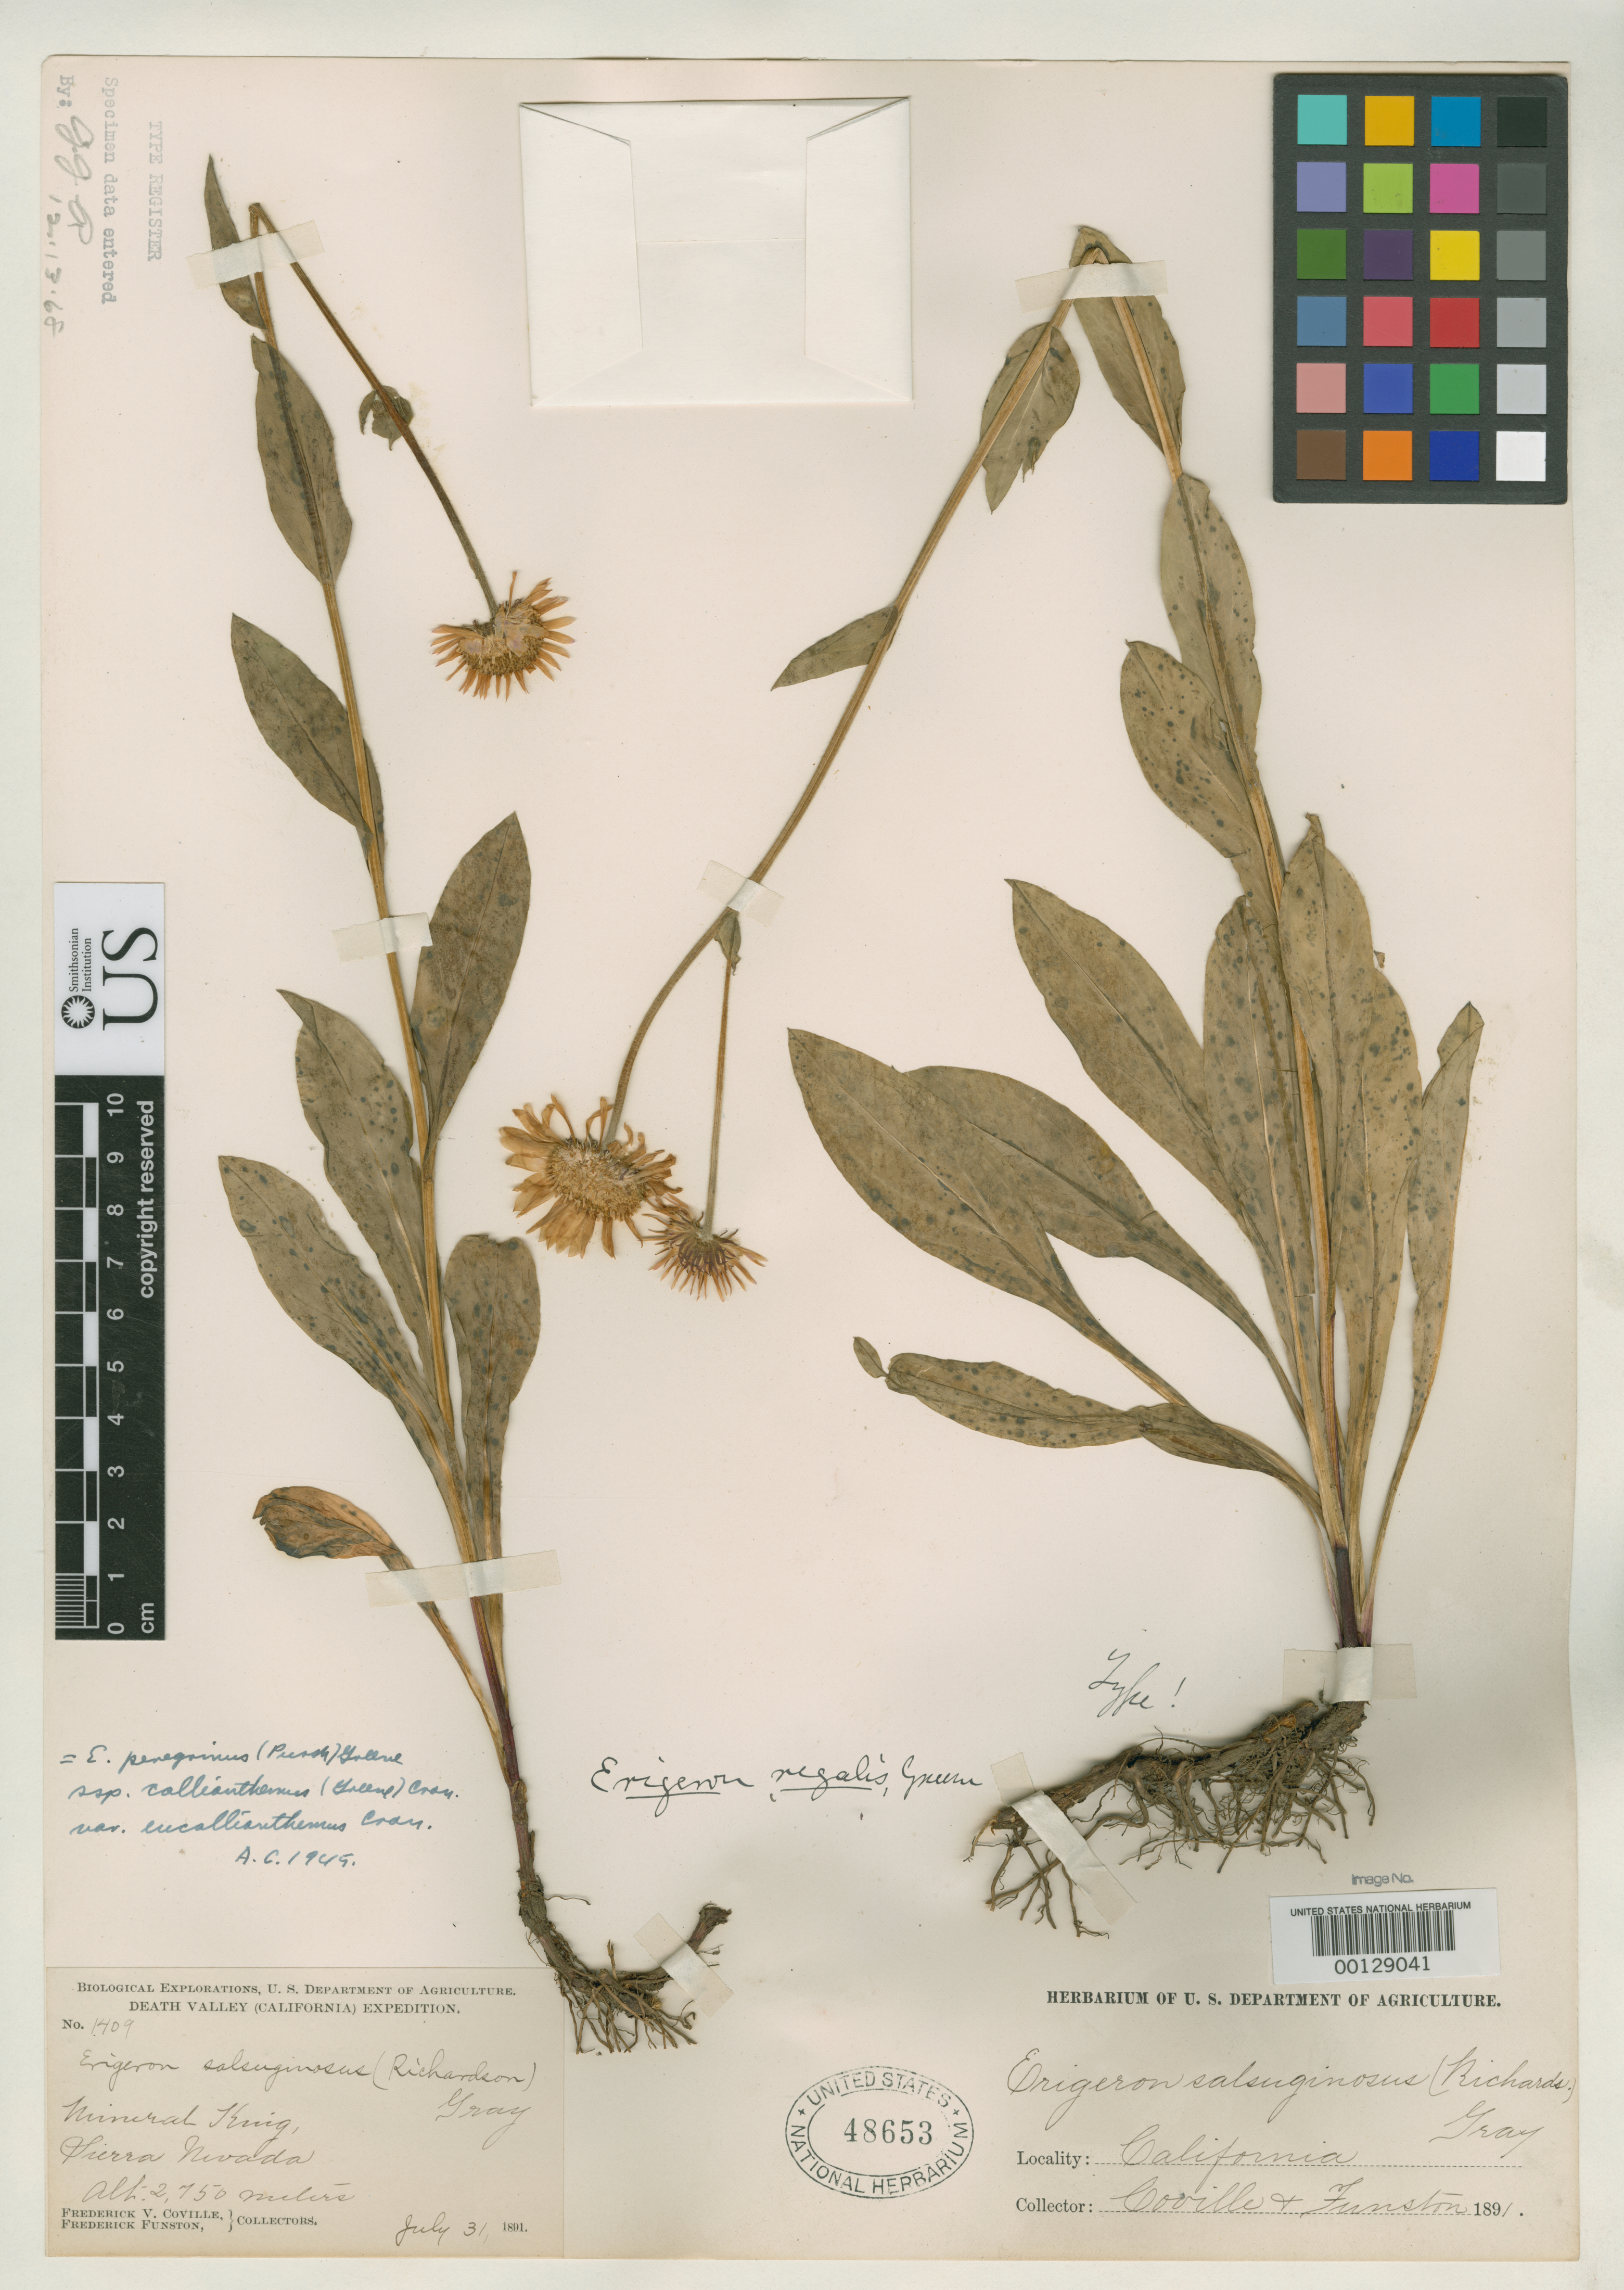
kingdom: Plantae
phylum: Tracheophyta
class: Magnoliopsida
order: Asterales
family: Asteraceae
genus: Erigeron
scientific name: Erigeron regalis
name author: Greene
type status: Isosyntype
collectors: F. V. Coville & F. Funston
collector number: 1409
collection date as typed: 31 Jul 1891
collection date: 1891-07-31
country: United States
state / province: California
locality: Mineral King.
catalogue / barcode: US 48653